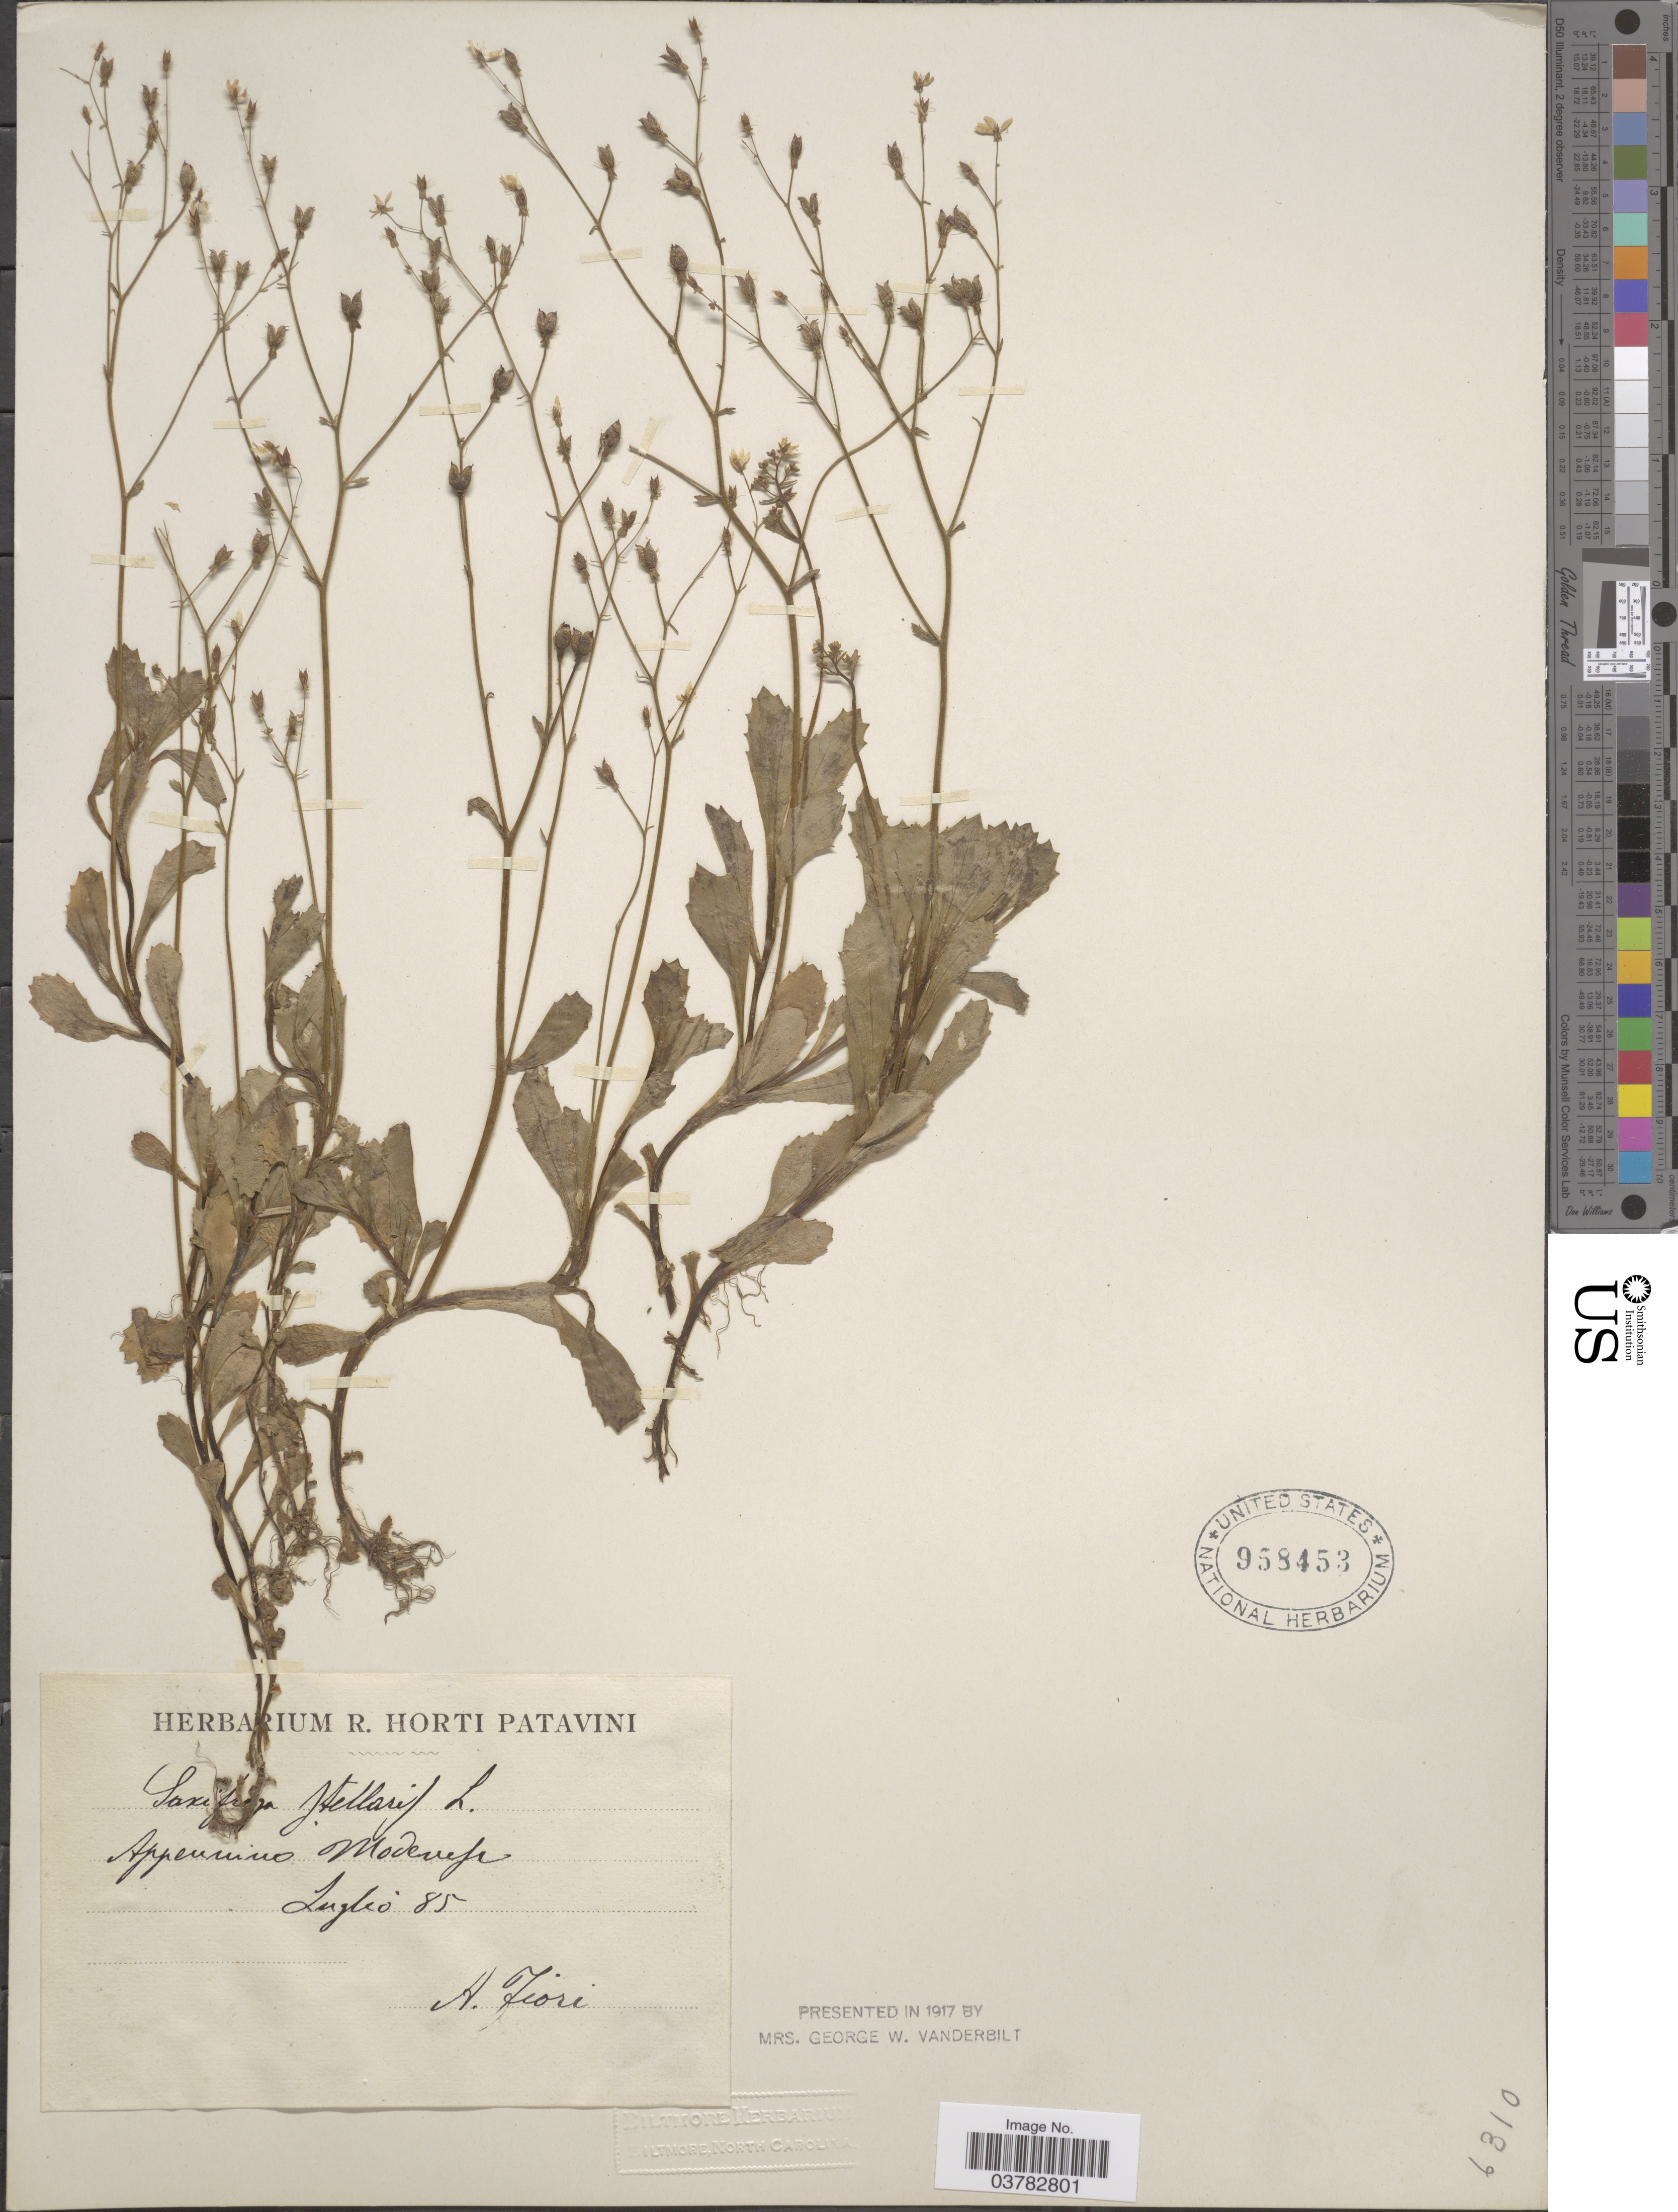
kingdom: Plantae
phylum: Tracheophyta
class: Magnoliopsida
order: Saxifragales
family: Saxifragaceae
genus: Micranthes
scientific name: Micranthes stellaris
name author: (L.) Galasso et al.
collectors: A. Fiori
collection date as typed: Transcribed d/m/y: /7/85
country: Italy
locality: Appennino Modenesi. [interpreted]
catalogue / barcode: US 958453